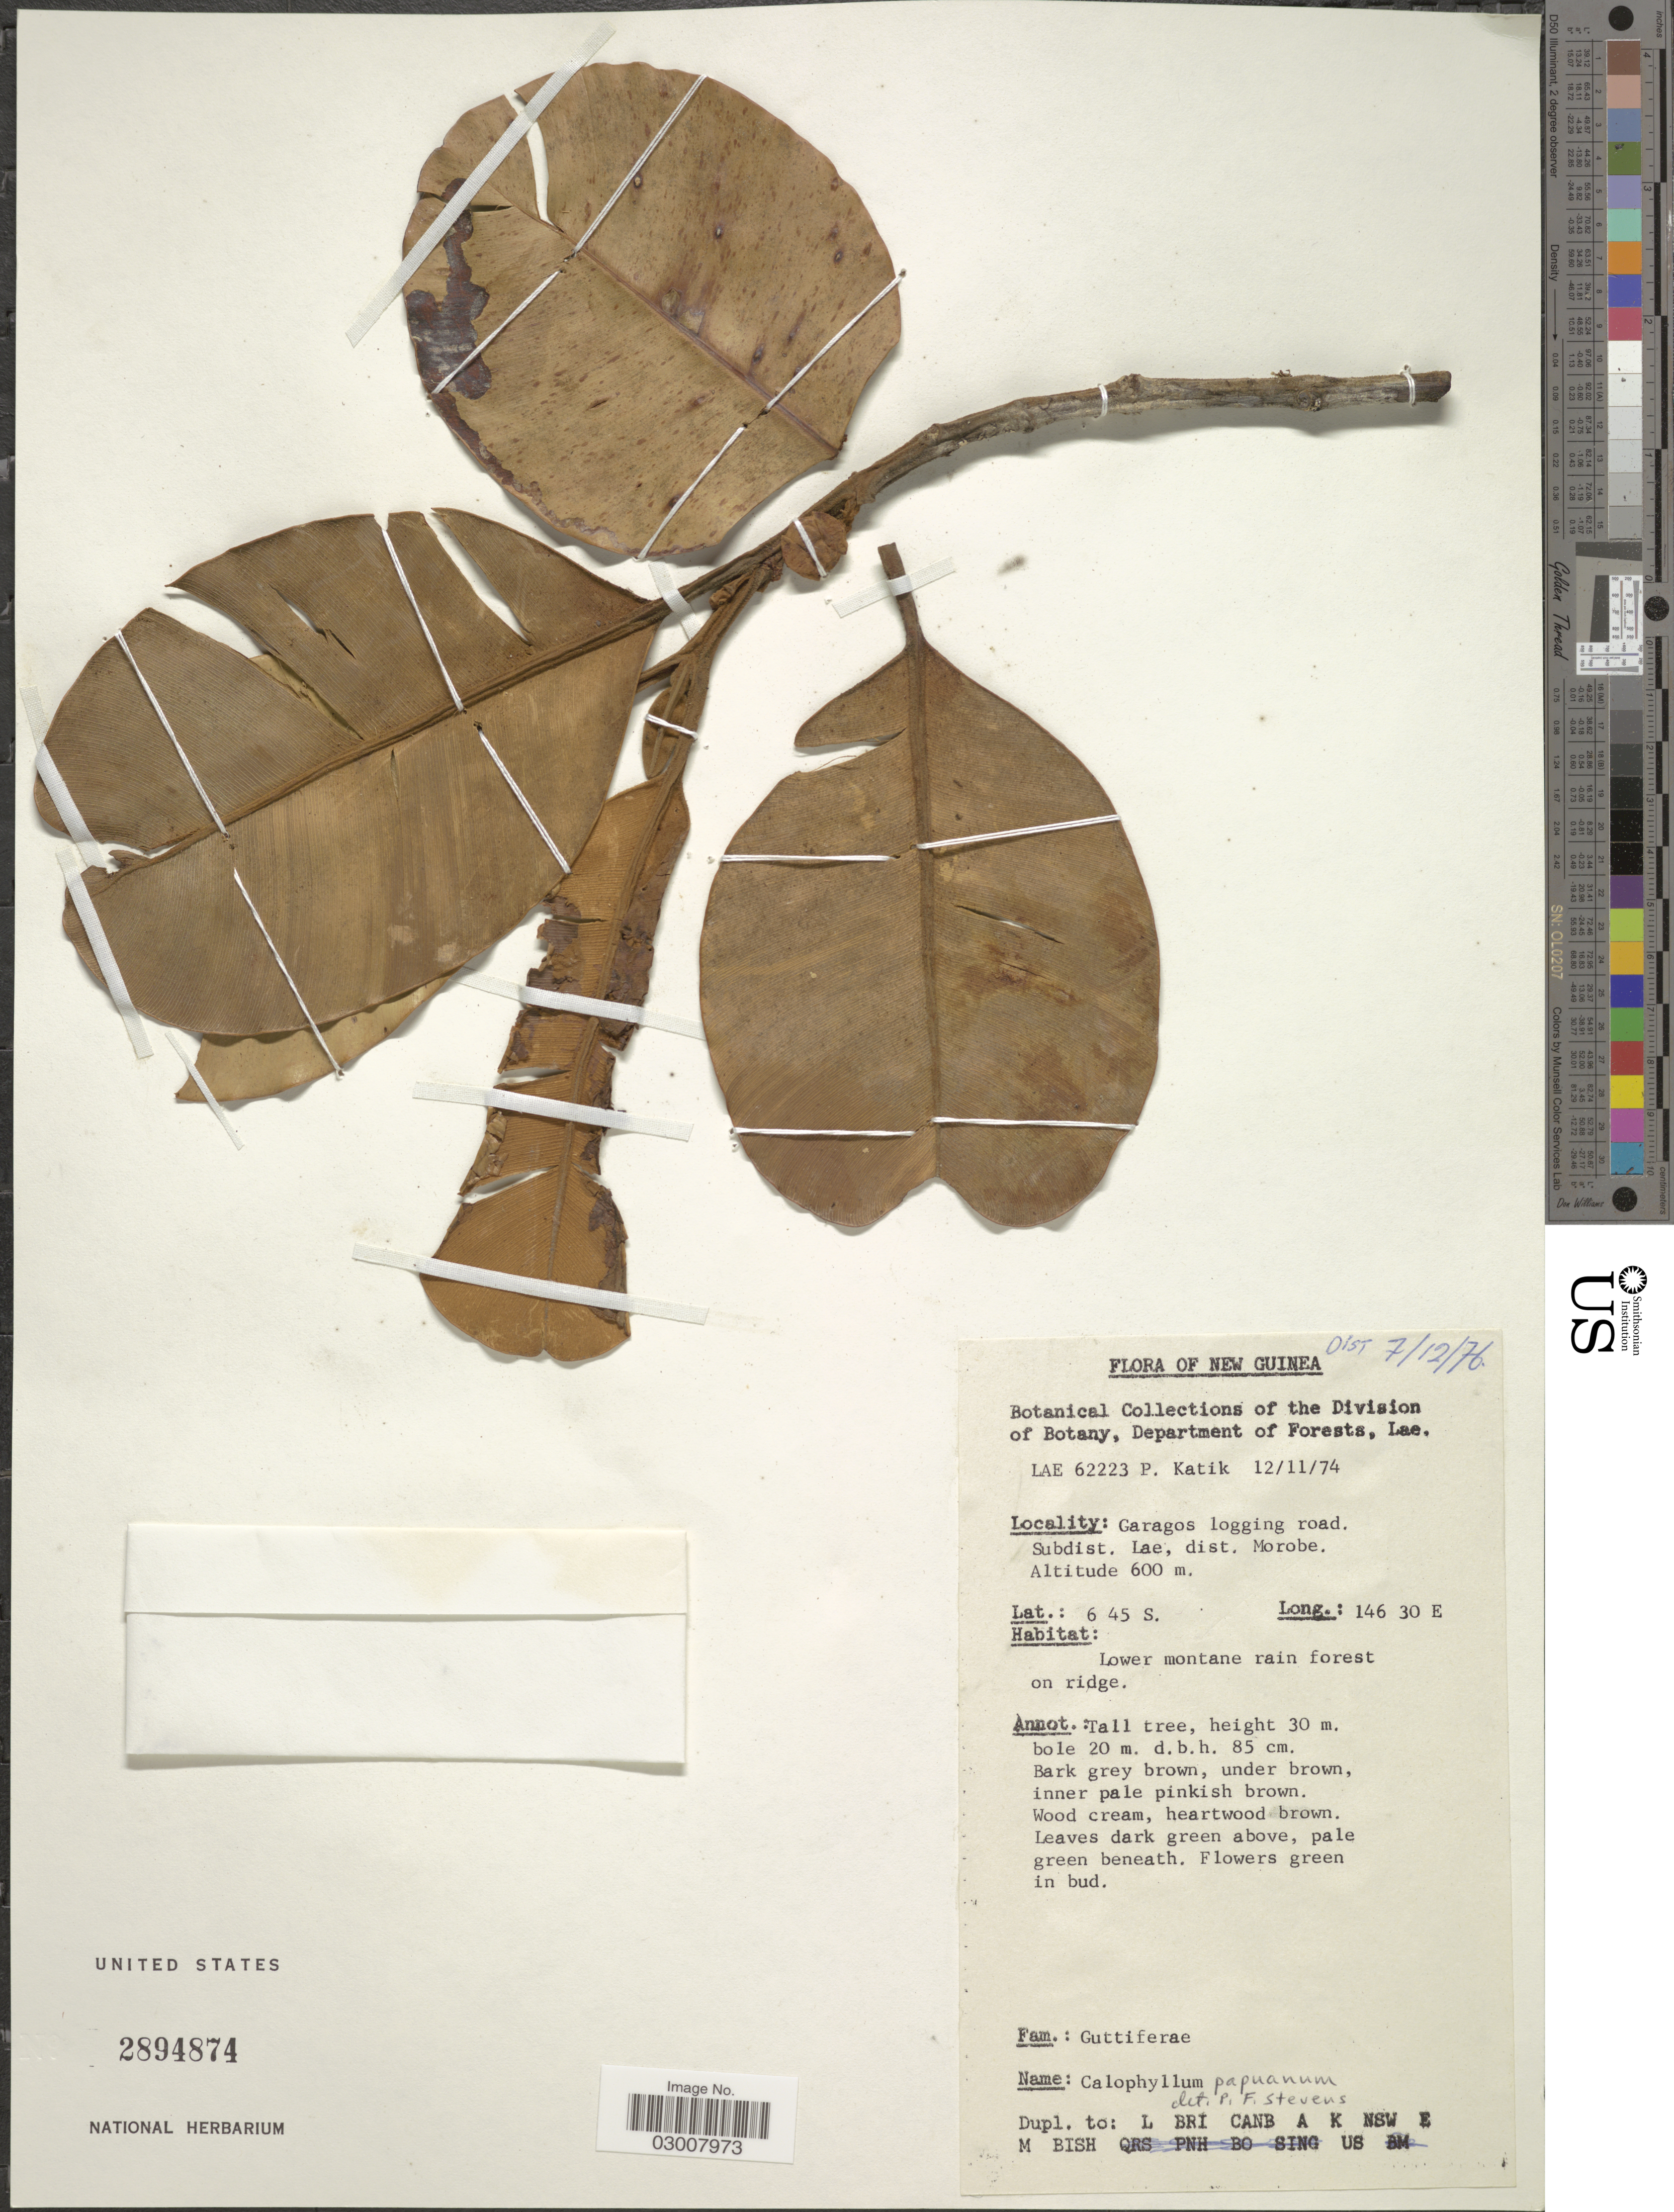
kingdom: Plantae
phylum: Tracheophyta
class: Magnoliopsida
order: Malpighiales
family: Calophyllaceae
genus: Calophyllum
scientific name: Calophyllum papuanum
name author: Lauterb.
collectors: P. Katik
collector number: LAE 62223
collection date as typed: Transcribed d/m/y: 12/11/74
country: Papua New Guinea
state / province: Morobe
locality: New Guinea. Garagos logging road. Subdist. Lae, dist. Morobe.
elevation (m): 600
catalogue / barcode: US 2894874